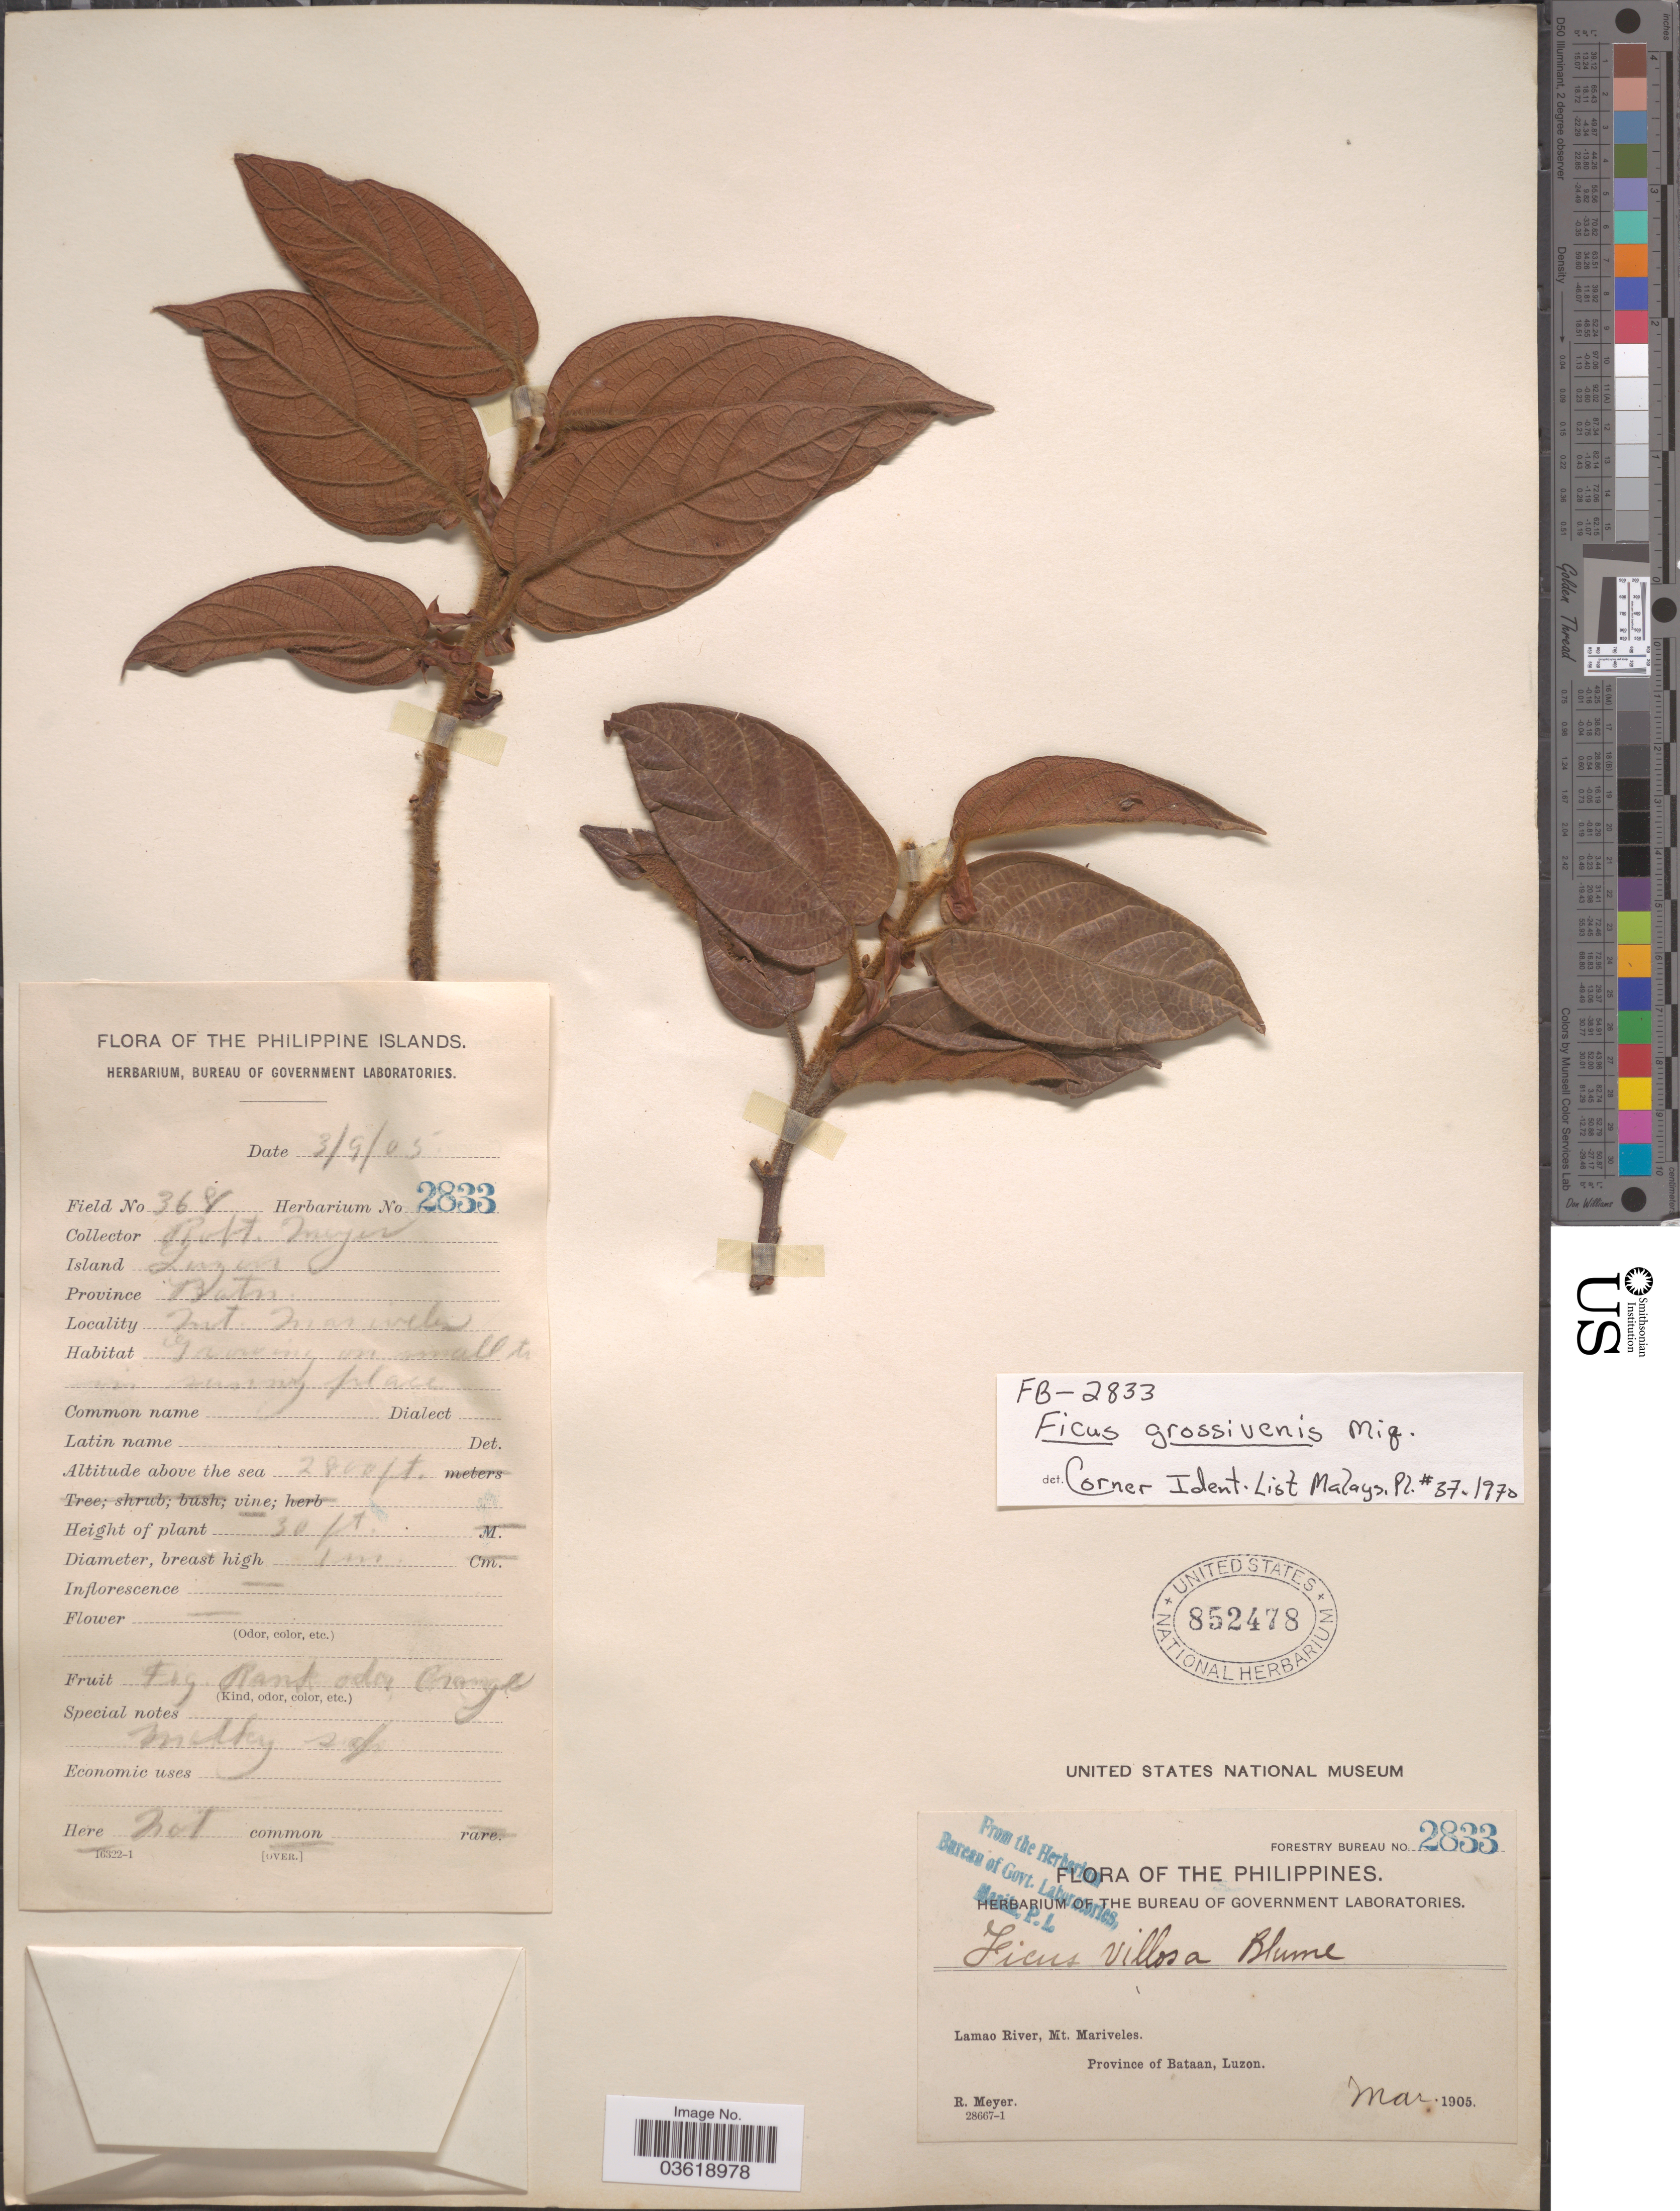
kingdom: Plantae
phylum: Tracheophyta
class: Magnoliopsida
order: Rosales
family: Moraceae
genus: Ficus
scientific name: Ficus grossivenis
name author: Miq.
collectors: R. Meyer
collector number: Forestry Bureau 2833/368*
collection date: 1905-03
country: Philippines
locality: Lamao River, Mt. Mariveles. Province of Bataan, Luzon.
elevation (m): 853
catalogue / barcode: US 852478